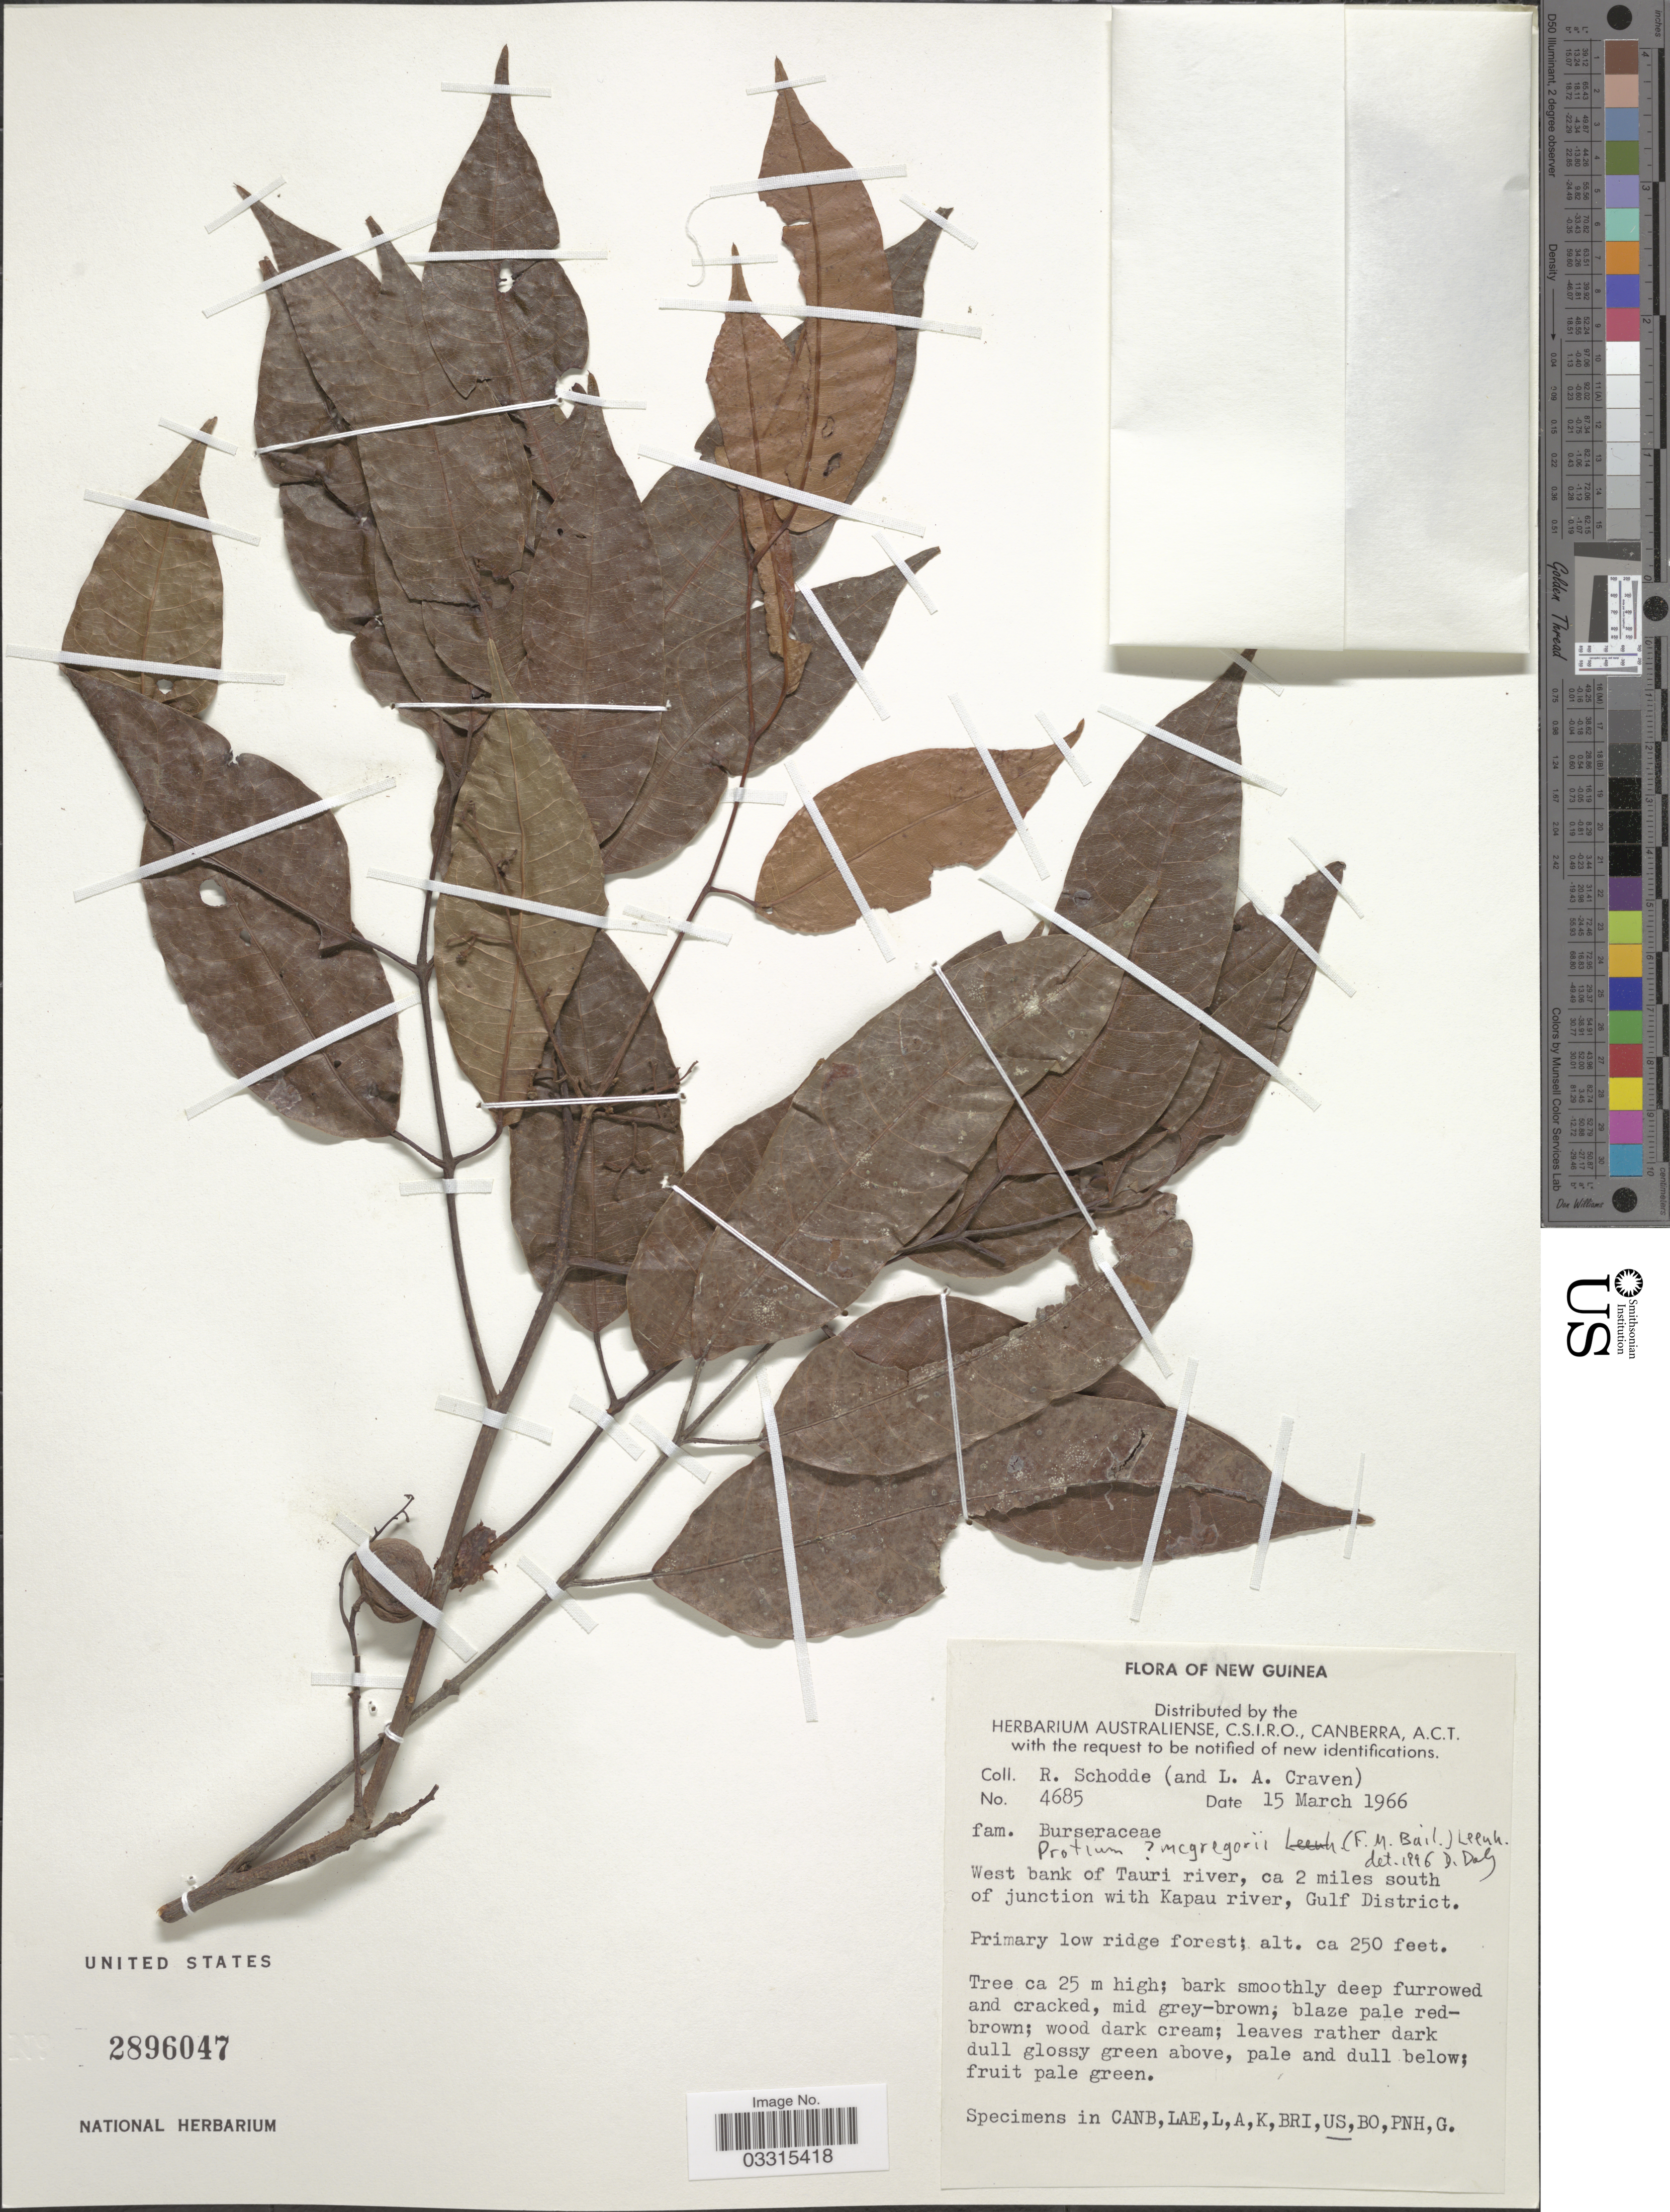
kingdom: Plantae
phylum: Tracheophyta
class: Magnoliopsida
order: Sapindales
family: Burseraceae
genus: Protium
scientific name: Protium macgregorii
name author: (F.M. Bailey) Leenh.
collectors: R. Schodde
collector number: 4685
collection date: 1966-03-15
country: Papua New Guinea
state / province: Gulf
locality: New Guinea. West bank of Tauri river, ca 2 miles south of junction with Kapua river, Gulf District.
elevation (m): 76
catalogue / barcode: US 2896047